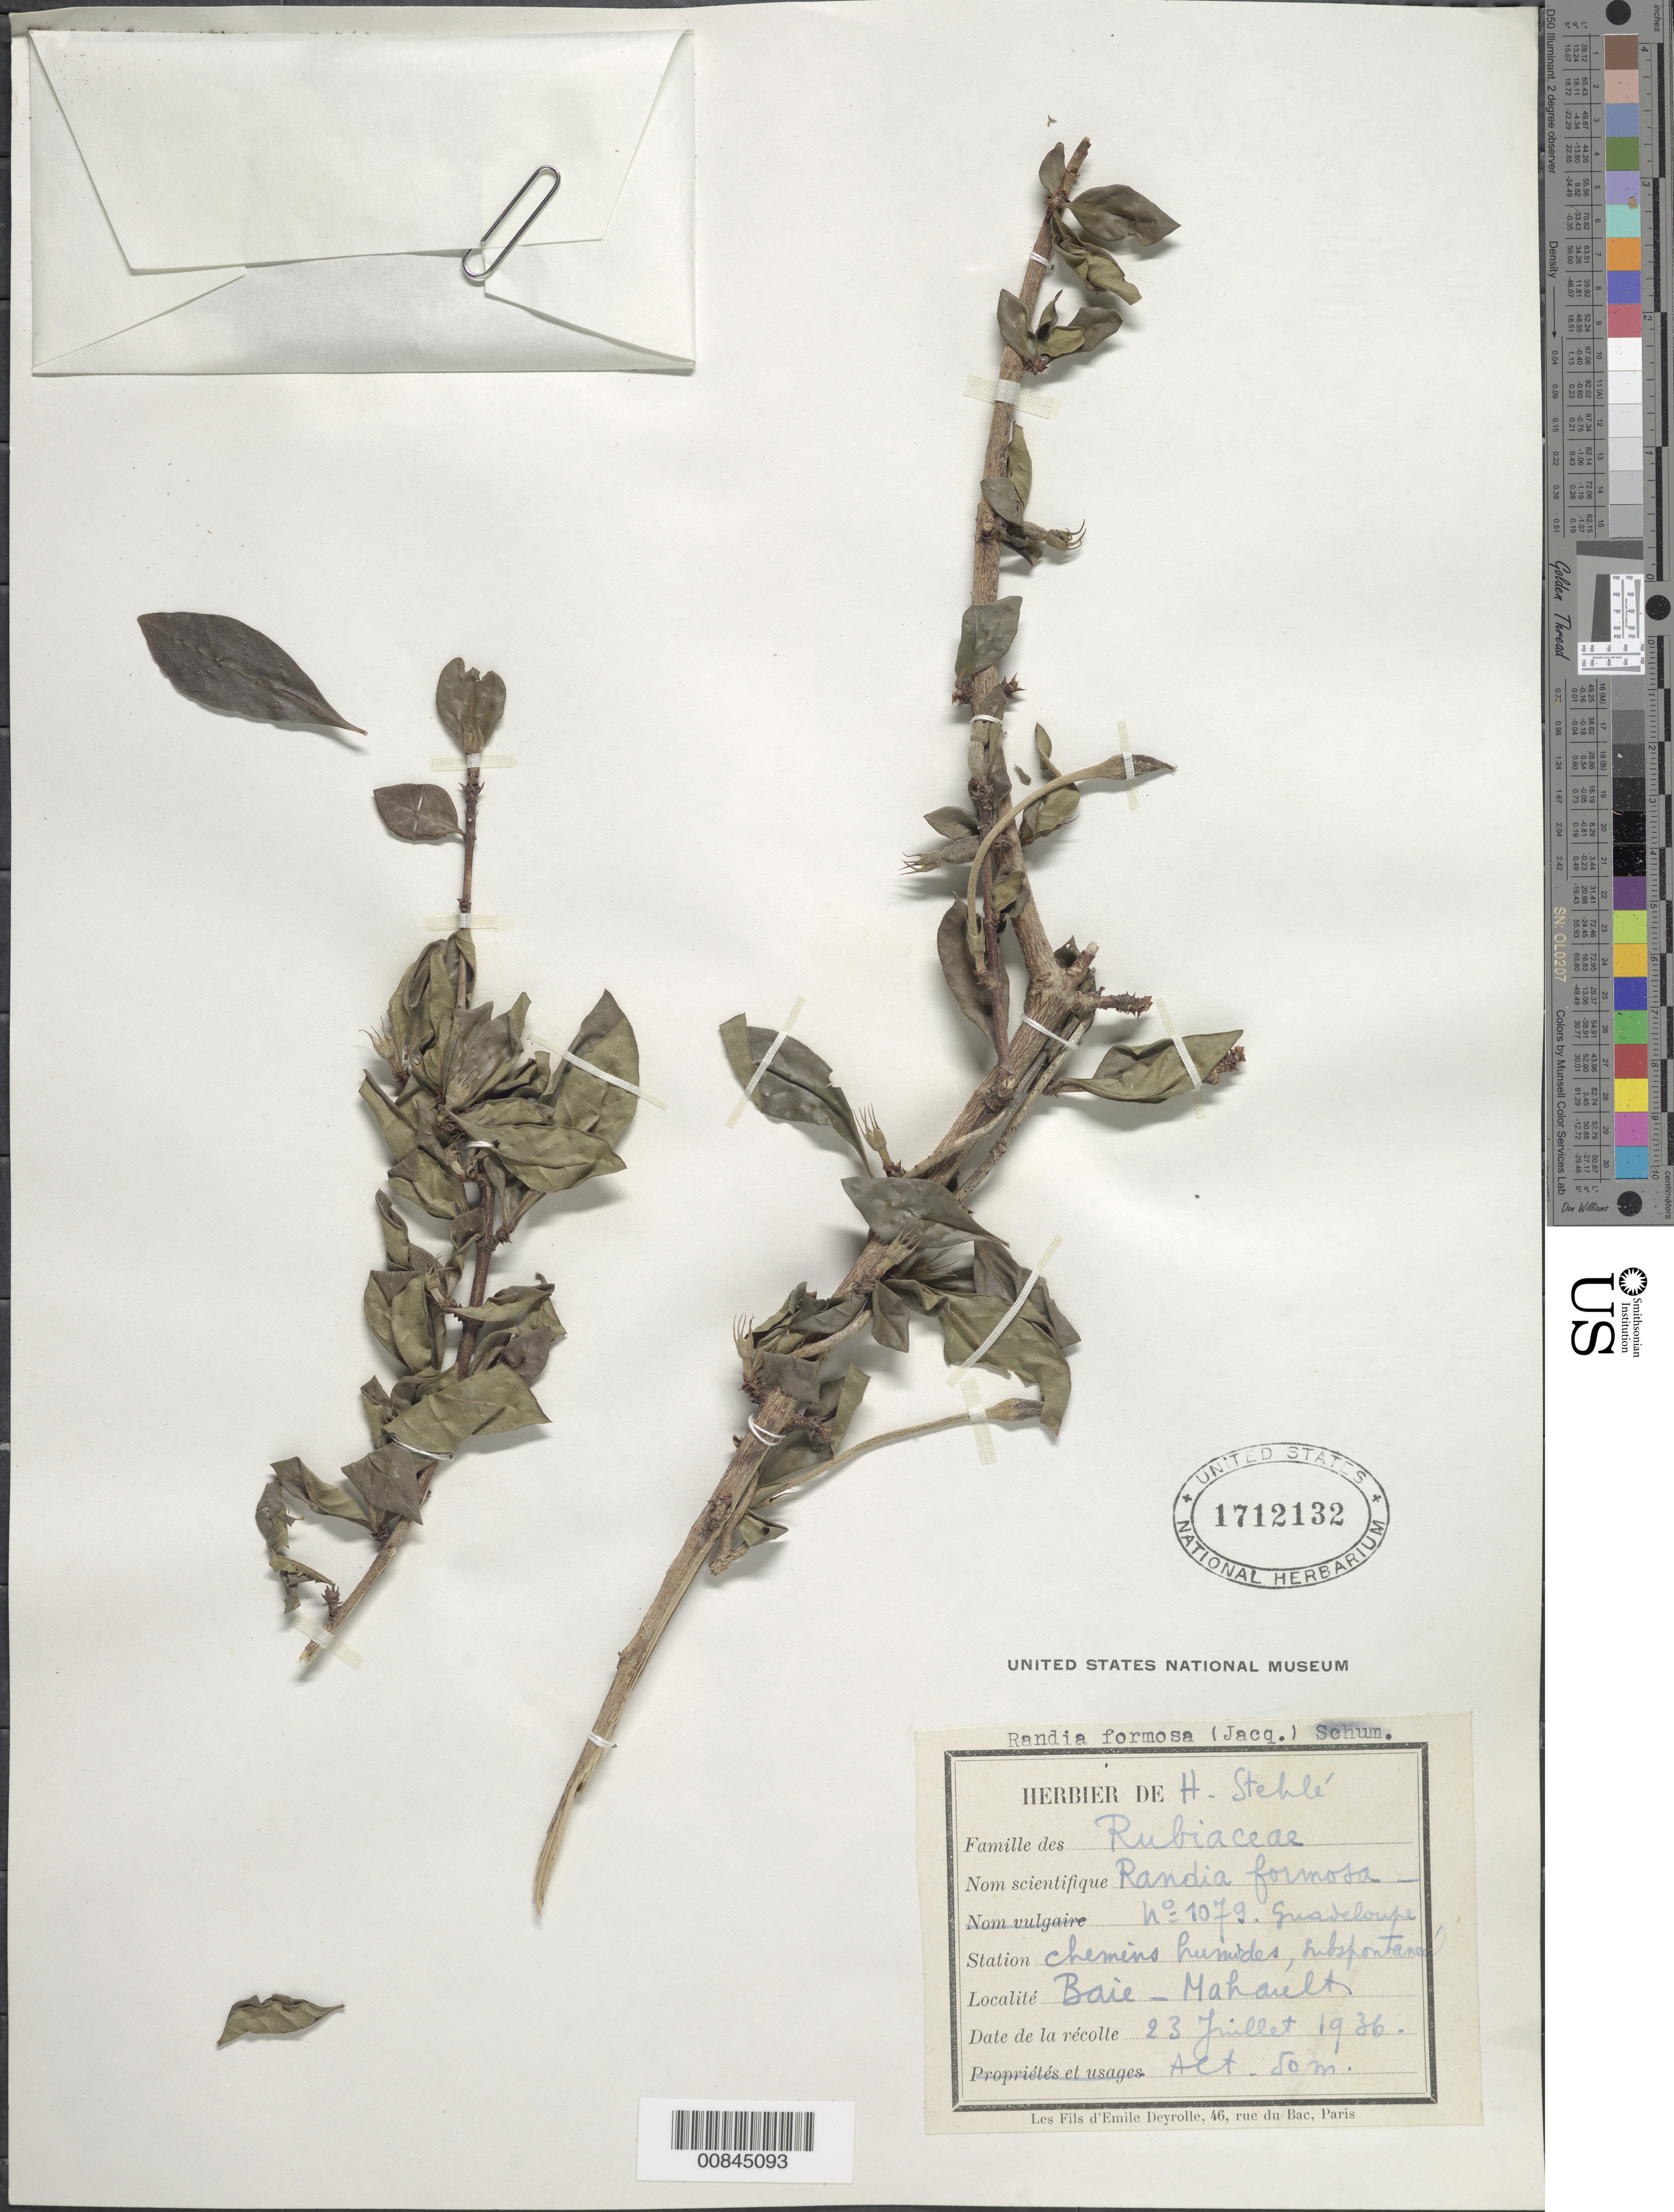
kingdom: Plantae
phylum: Tracheophyta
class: Magnoliopsida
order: Gentianales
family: Rubiaceae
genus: Rosenbergiodendron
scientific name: Rosenbergiodendron formosum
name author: (Jacq.) Fagerl.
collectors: H. Stehlé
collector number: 1079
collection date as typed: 23 Jul 1936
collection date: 1936-07-23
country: Guadeloupe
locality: Baie - Mahault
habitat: Chemins humides, subspontaneal (sp?)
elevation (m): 50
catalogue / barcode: US 1712132